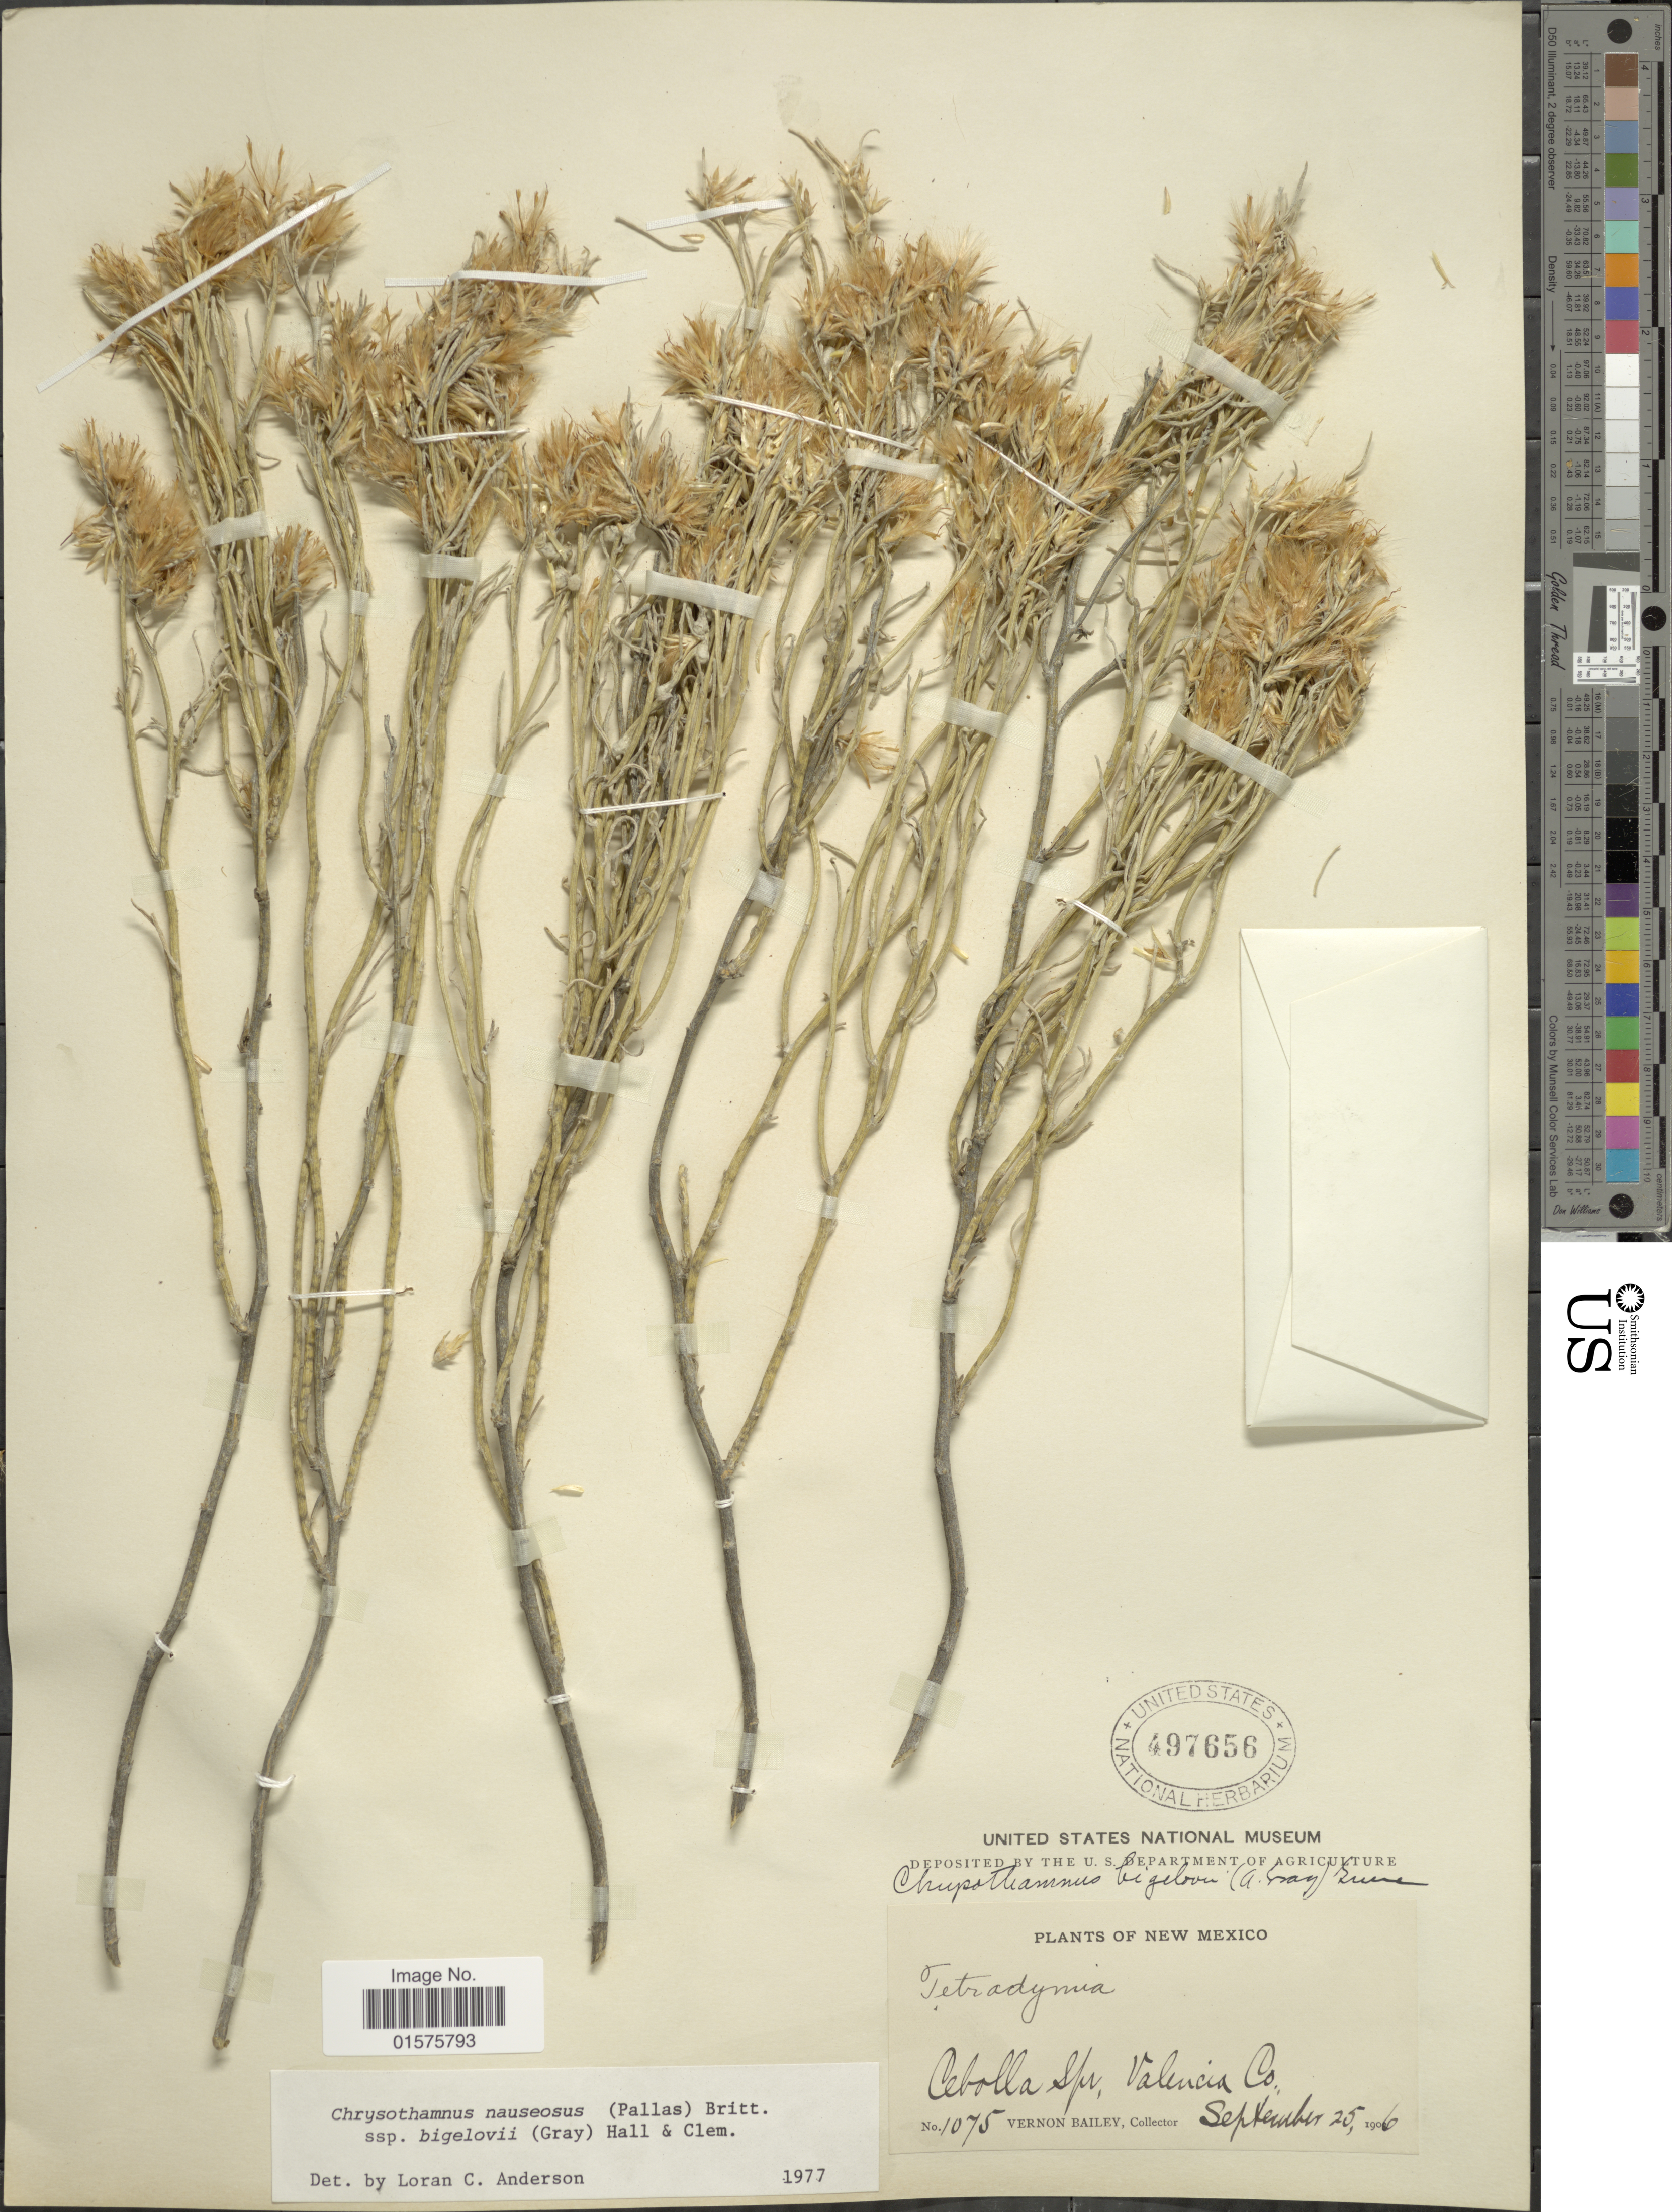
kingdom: Plantae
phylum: Tracheophyta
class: Magnoliopsida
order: Asterales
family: Asteraceae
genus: Ericameria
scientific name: Ericameria nauseosa var. bigelovii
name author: (A. Gray) G.L. Nesom & G.I. Baird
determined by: Urbatsch, Lowell E., Curator (LSU), Louisiana State University (UNITED STATES)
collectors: V. O. Bailey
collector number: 1075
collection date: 1906-09-25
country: United States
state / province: New Mexico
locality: Cebolla Spr. Valencia Co.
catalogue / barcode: US 497656